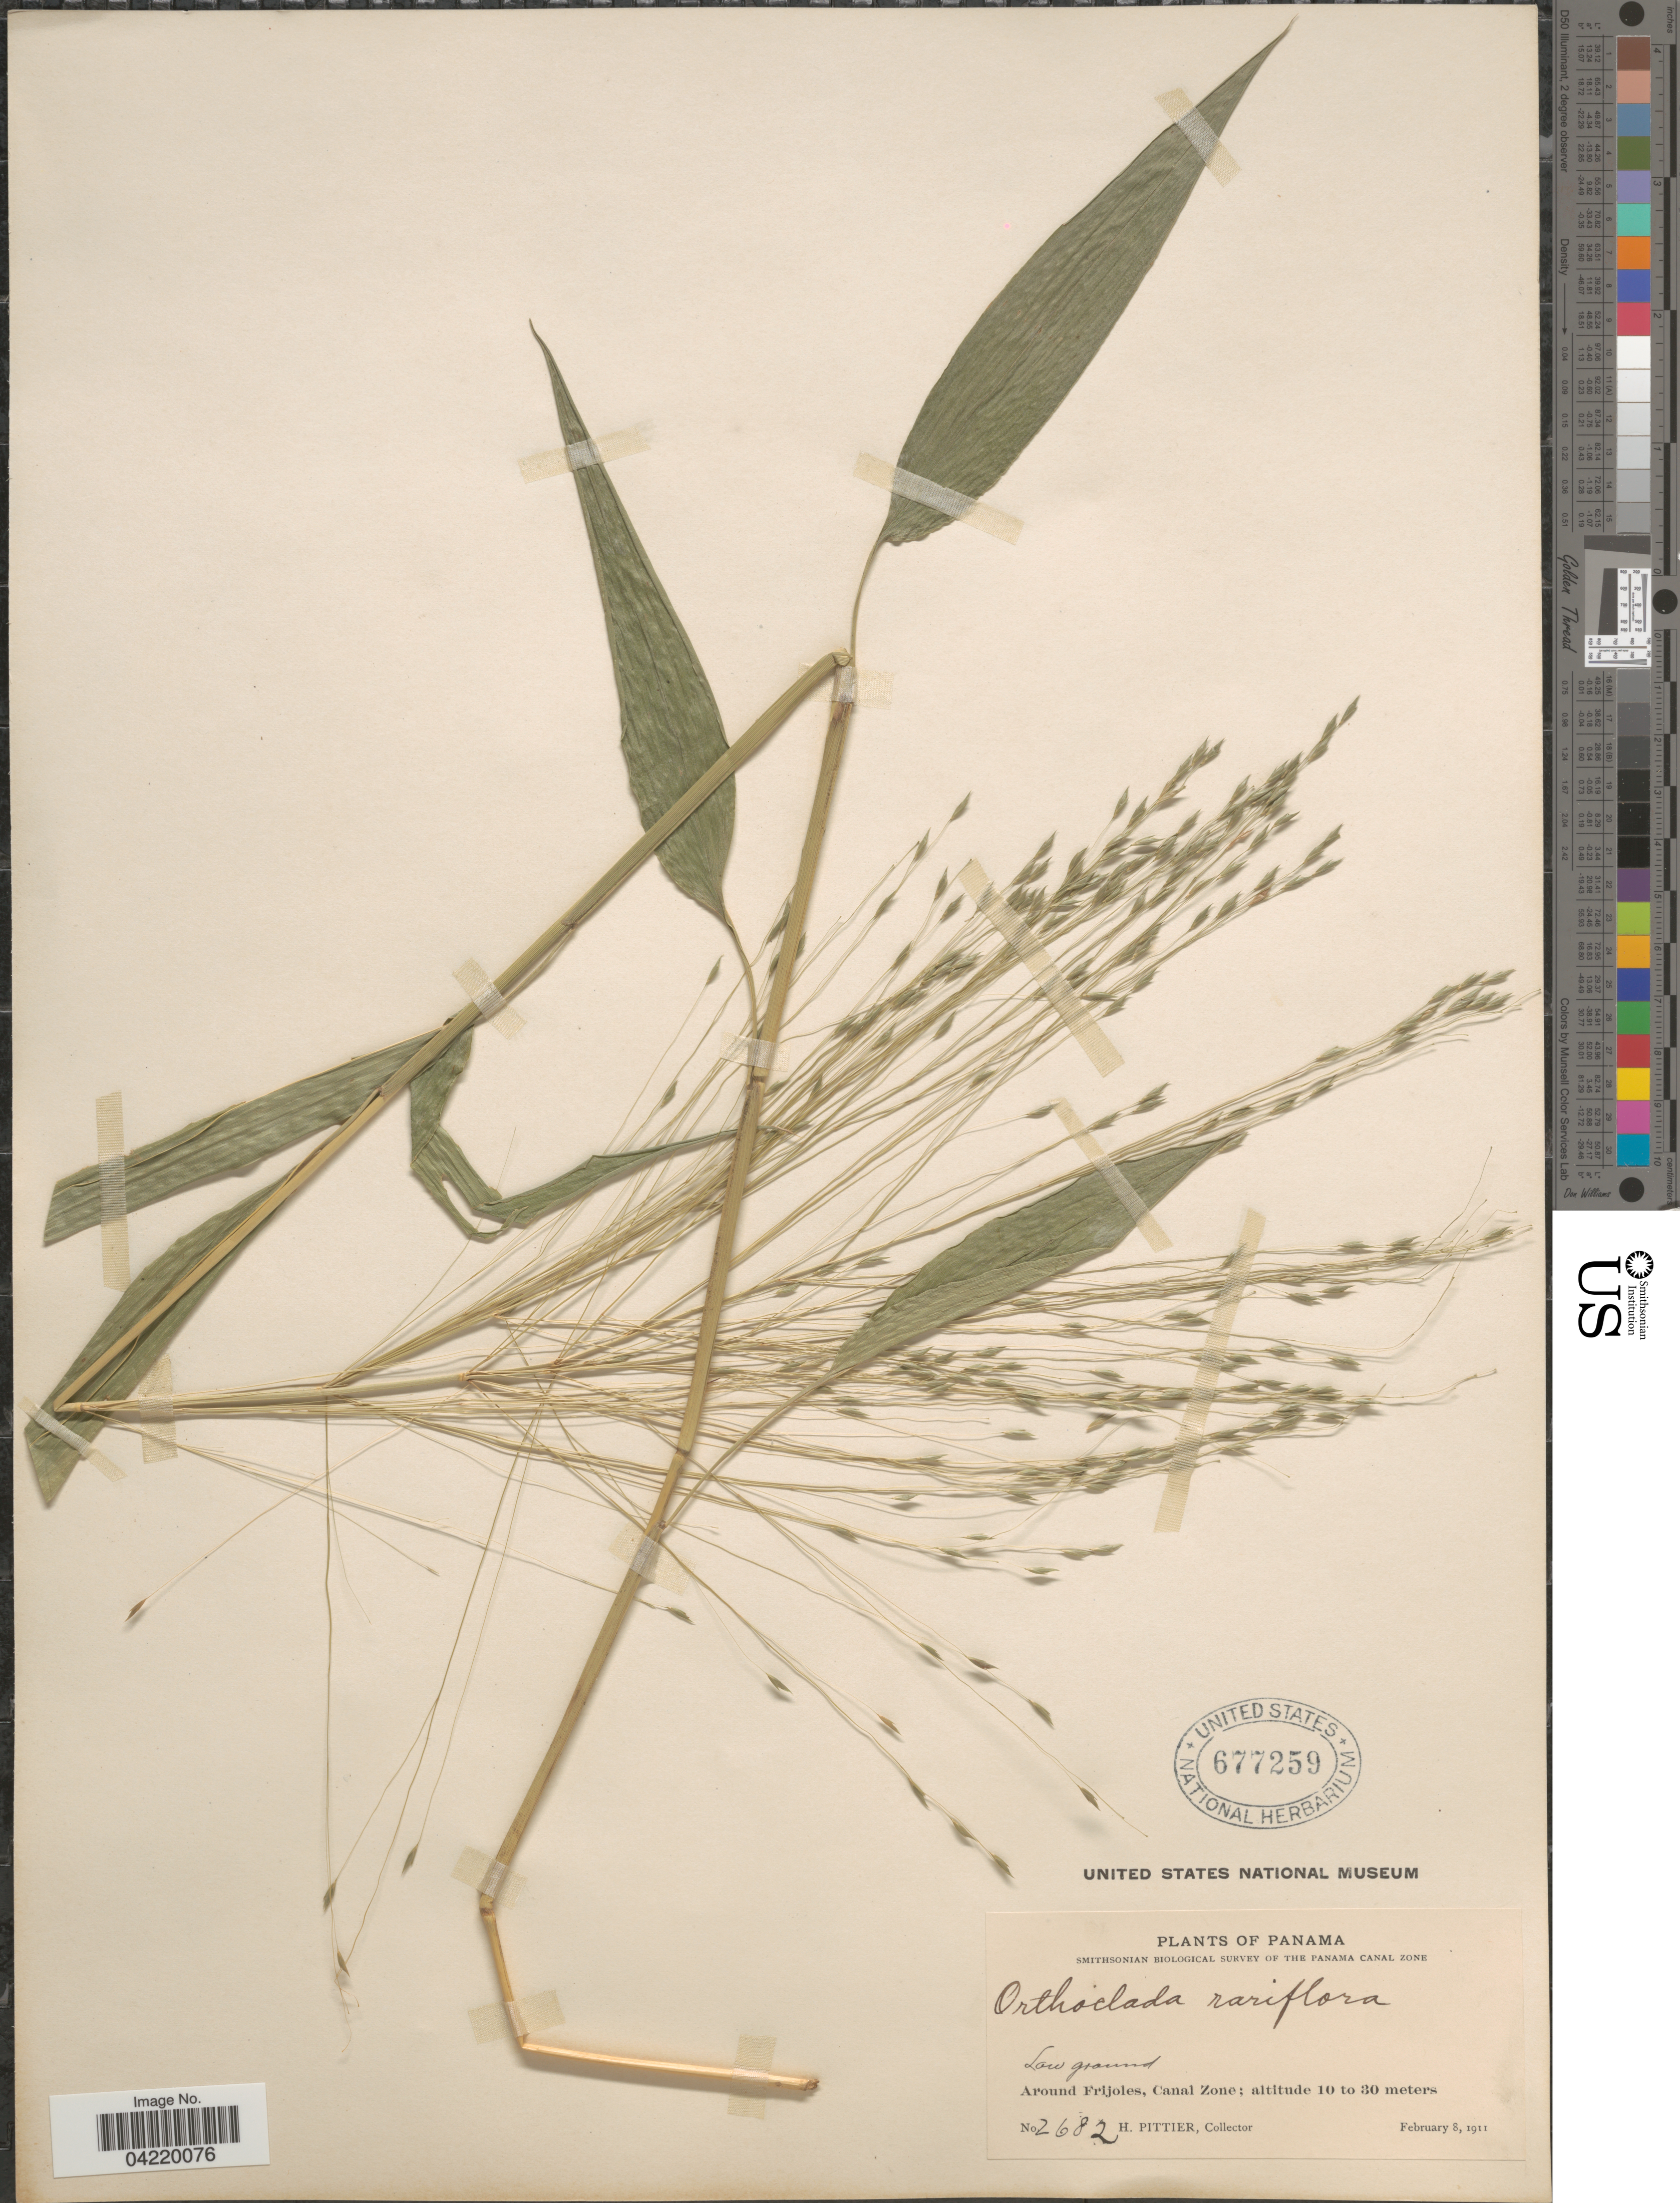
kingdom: Plantae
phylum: Tracheophyta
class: Liliopsida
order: Poales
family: Poaceae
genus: Orthoclada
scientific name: Orthoclada laxa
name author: P. Beauv.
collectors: H. F. Pittier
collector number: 2682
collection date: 1911-02-08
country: Panama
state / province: Colón / Panamá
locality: Smithsonian Biological Survey of the Panama Canal Zone. Low ground. Around Frijoles, Canal Zone.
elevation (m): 10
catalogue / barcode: US 677259